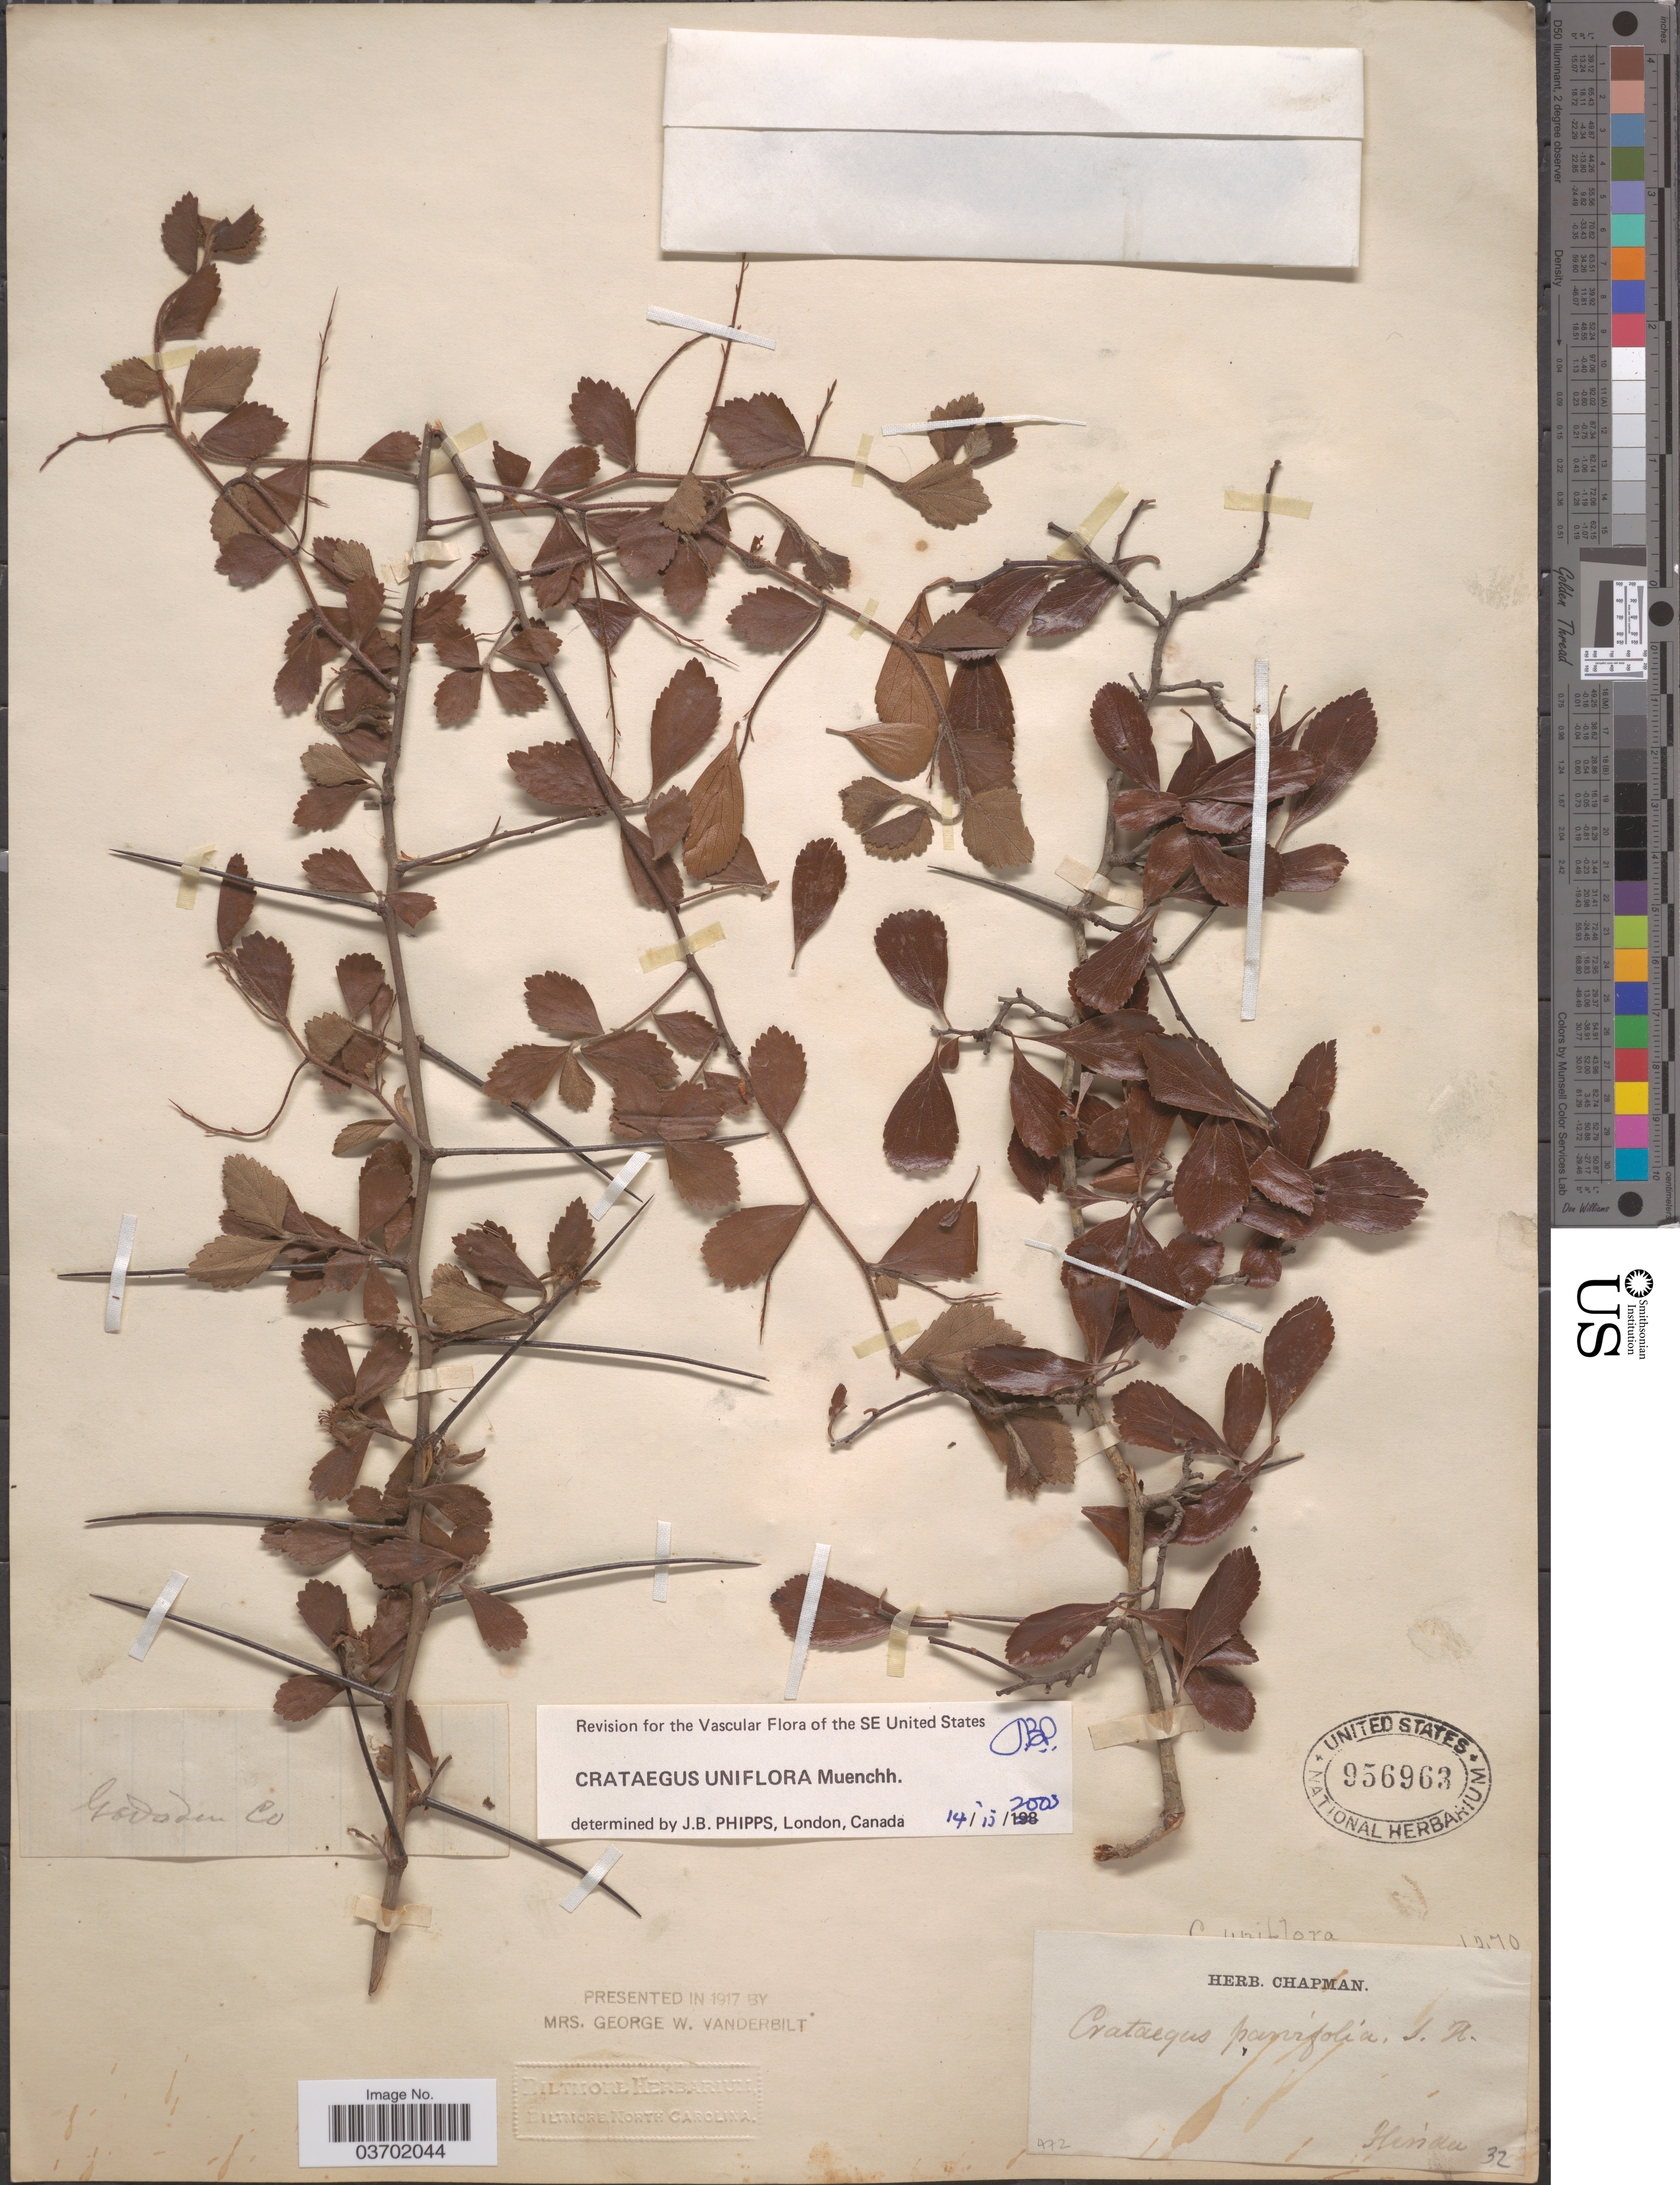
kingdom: Plantae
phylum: Tracheophyta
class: Magnoliopsida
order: Rosales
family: Rosaceae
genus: Crataegus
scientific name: Crataegus uniflora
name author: Münchh.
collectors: ex herb. Chapman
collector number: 472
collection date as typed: Transcribed d/m/y: //32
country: United States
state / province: Florida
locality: Florida.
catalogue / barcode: US 956963